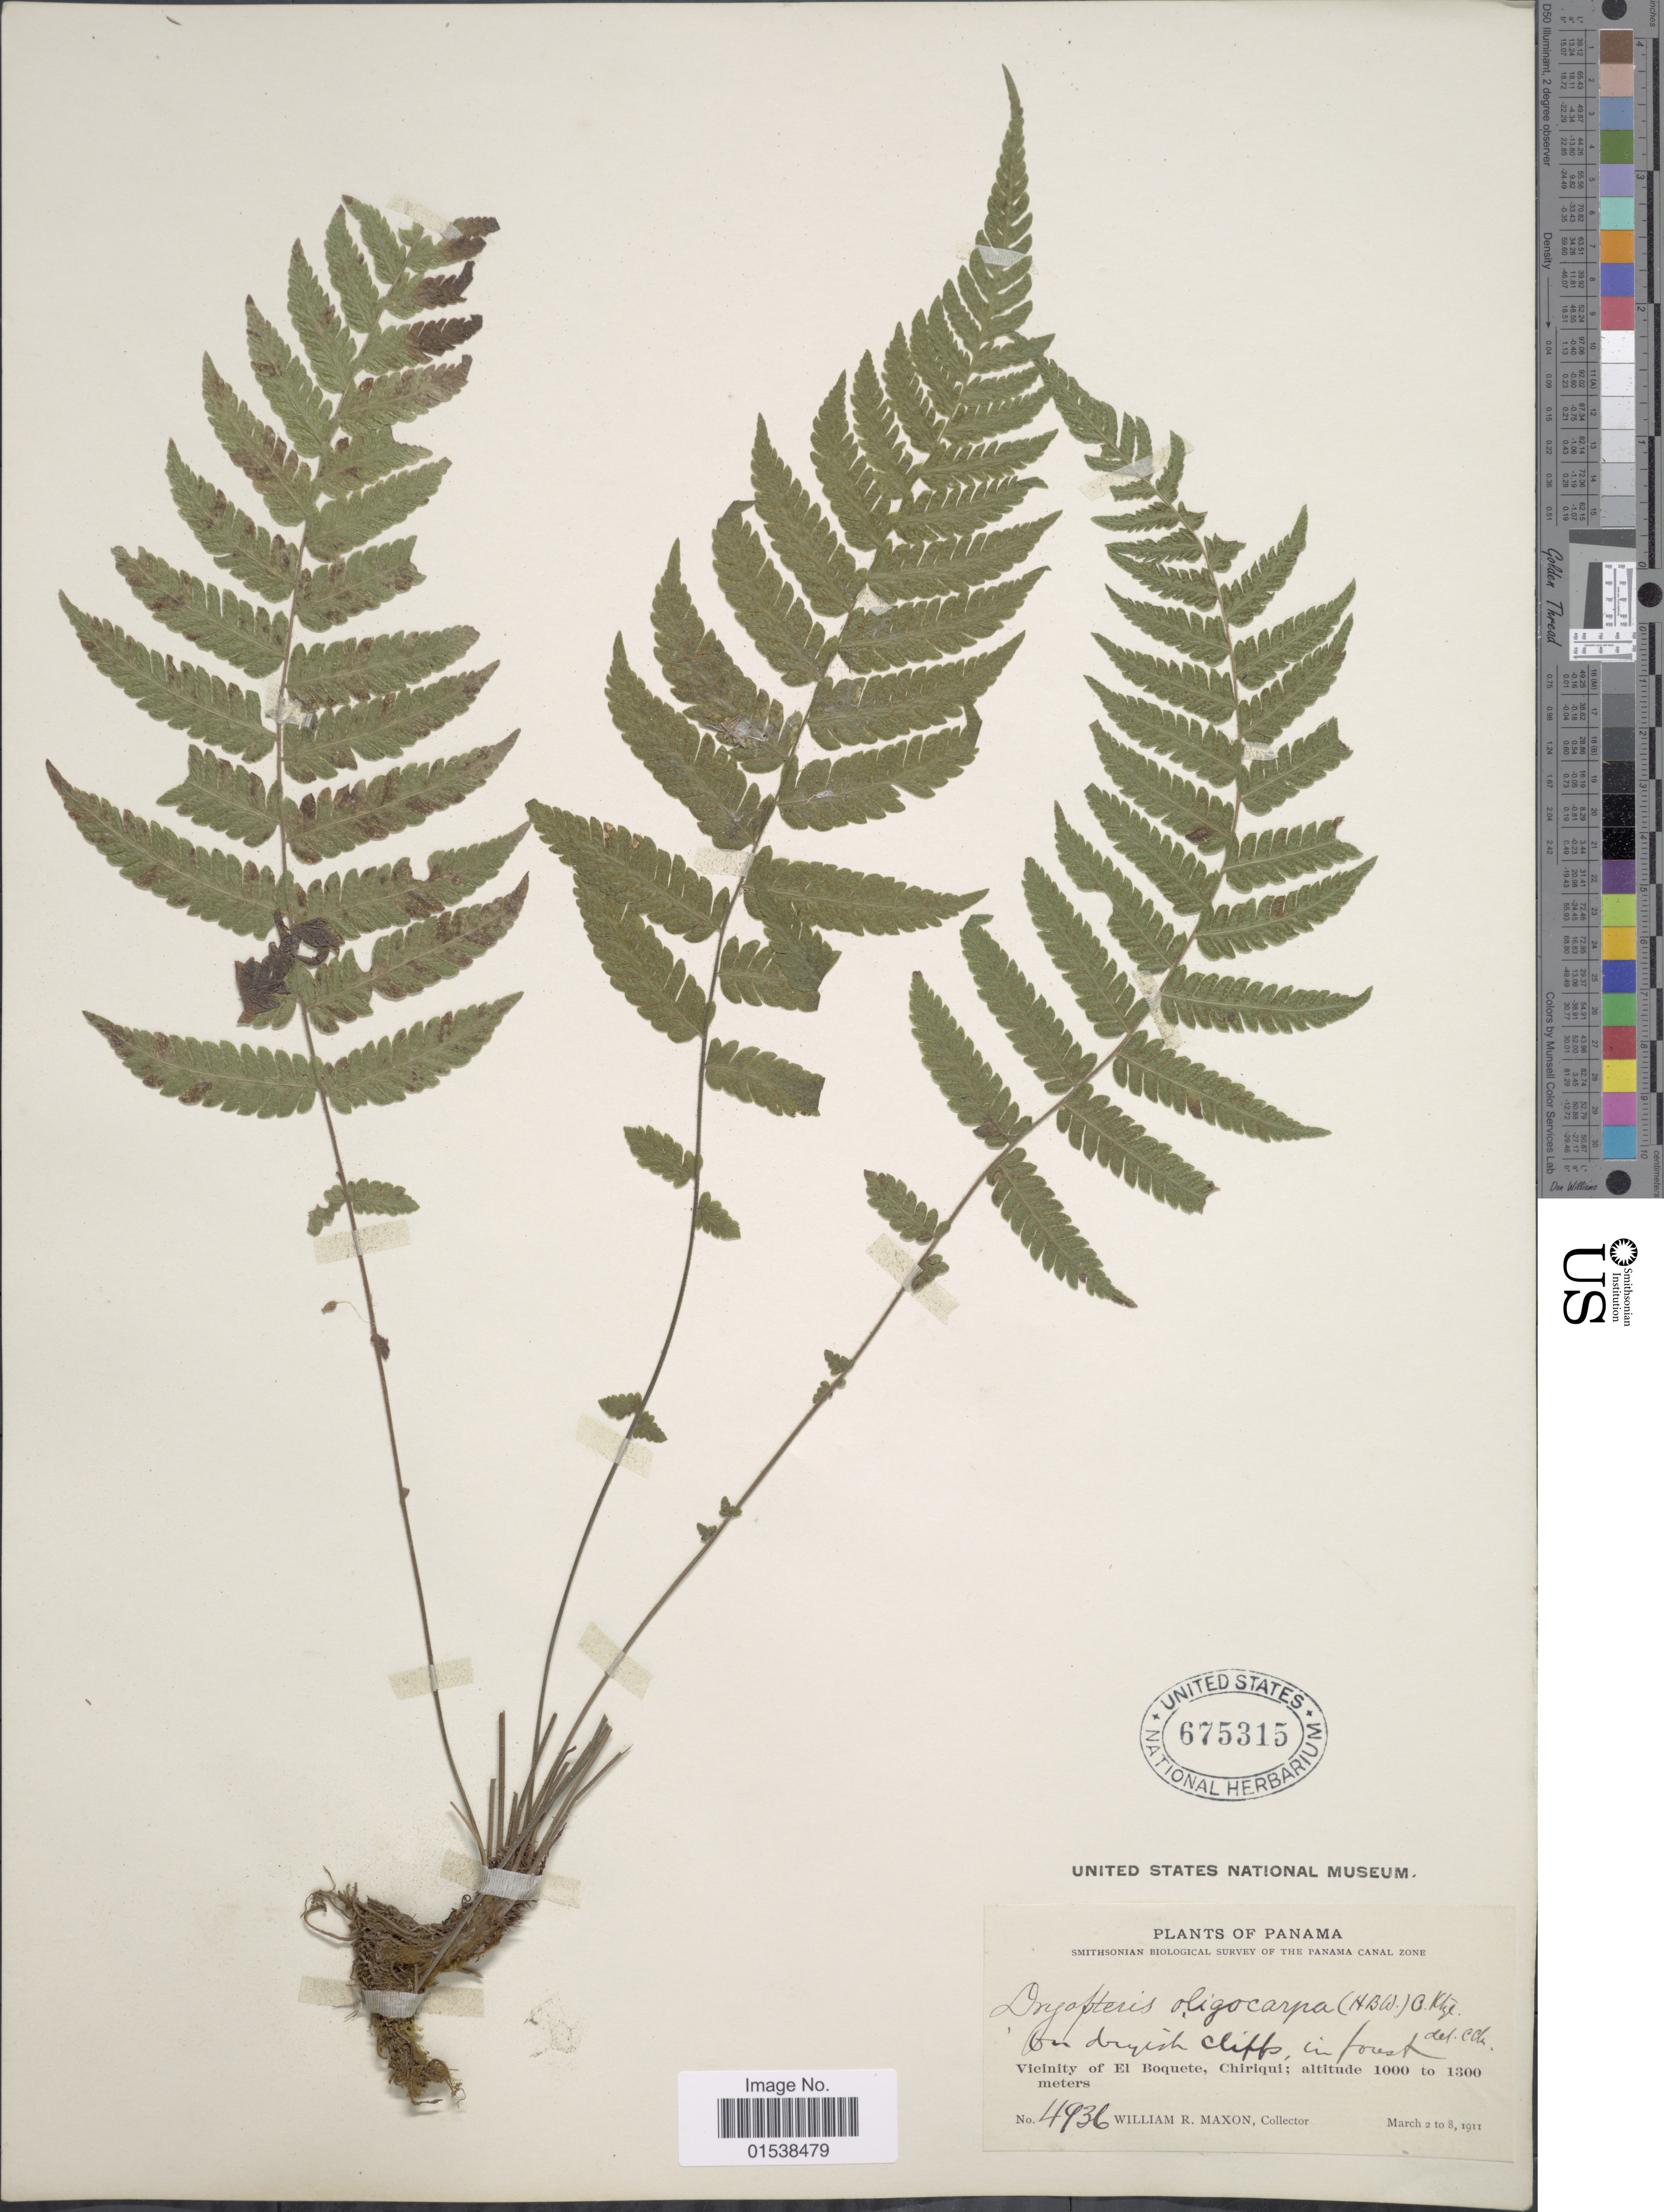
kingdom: Plantae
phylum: Tracheophyta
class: Polypodiopsida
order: Polypodiales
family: Thelypteridaceae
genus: Amauropelta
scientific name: Amauropelta oligocarpa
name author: (Humb. & Bonpl. ex Willd.) Pic. Serm.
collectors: W. R. Maxon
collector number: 4936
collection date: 1911-03-02/1911-03-08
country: Panama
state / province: Chiriqui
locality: Vicinity of El Boquete, Chiriqui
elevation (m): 1000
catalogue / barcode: US 675315